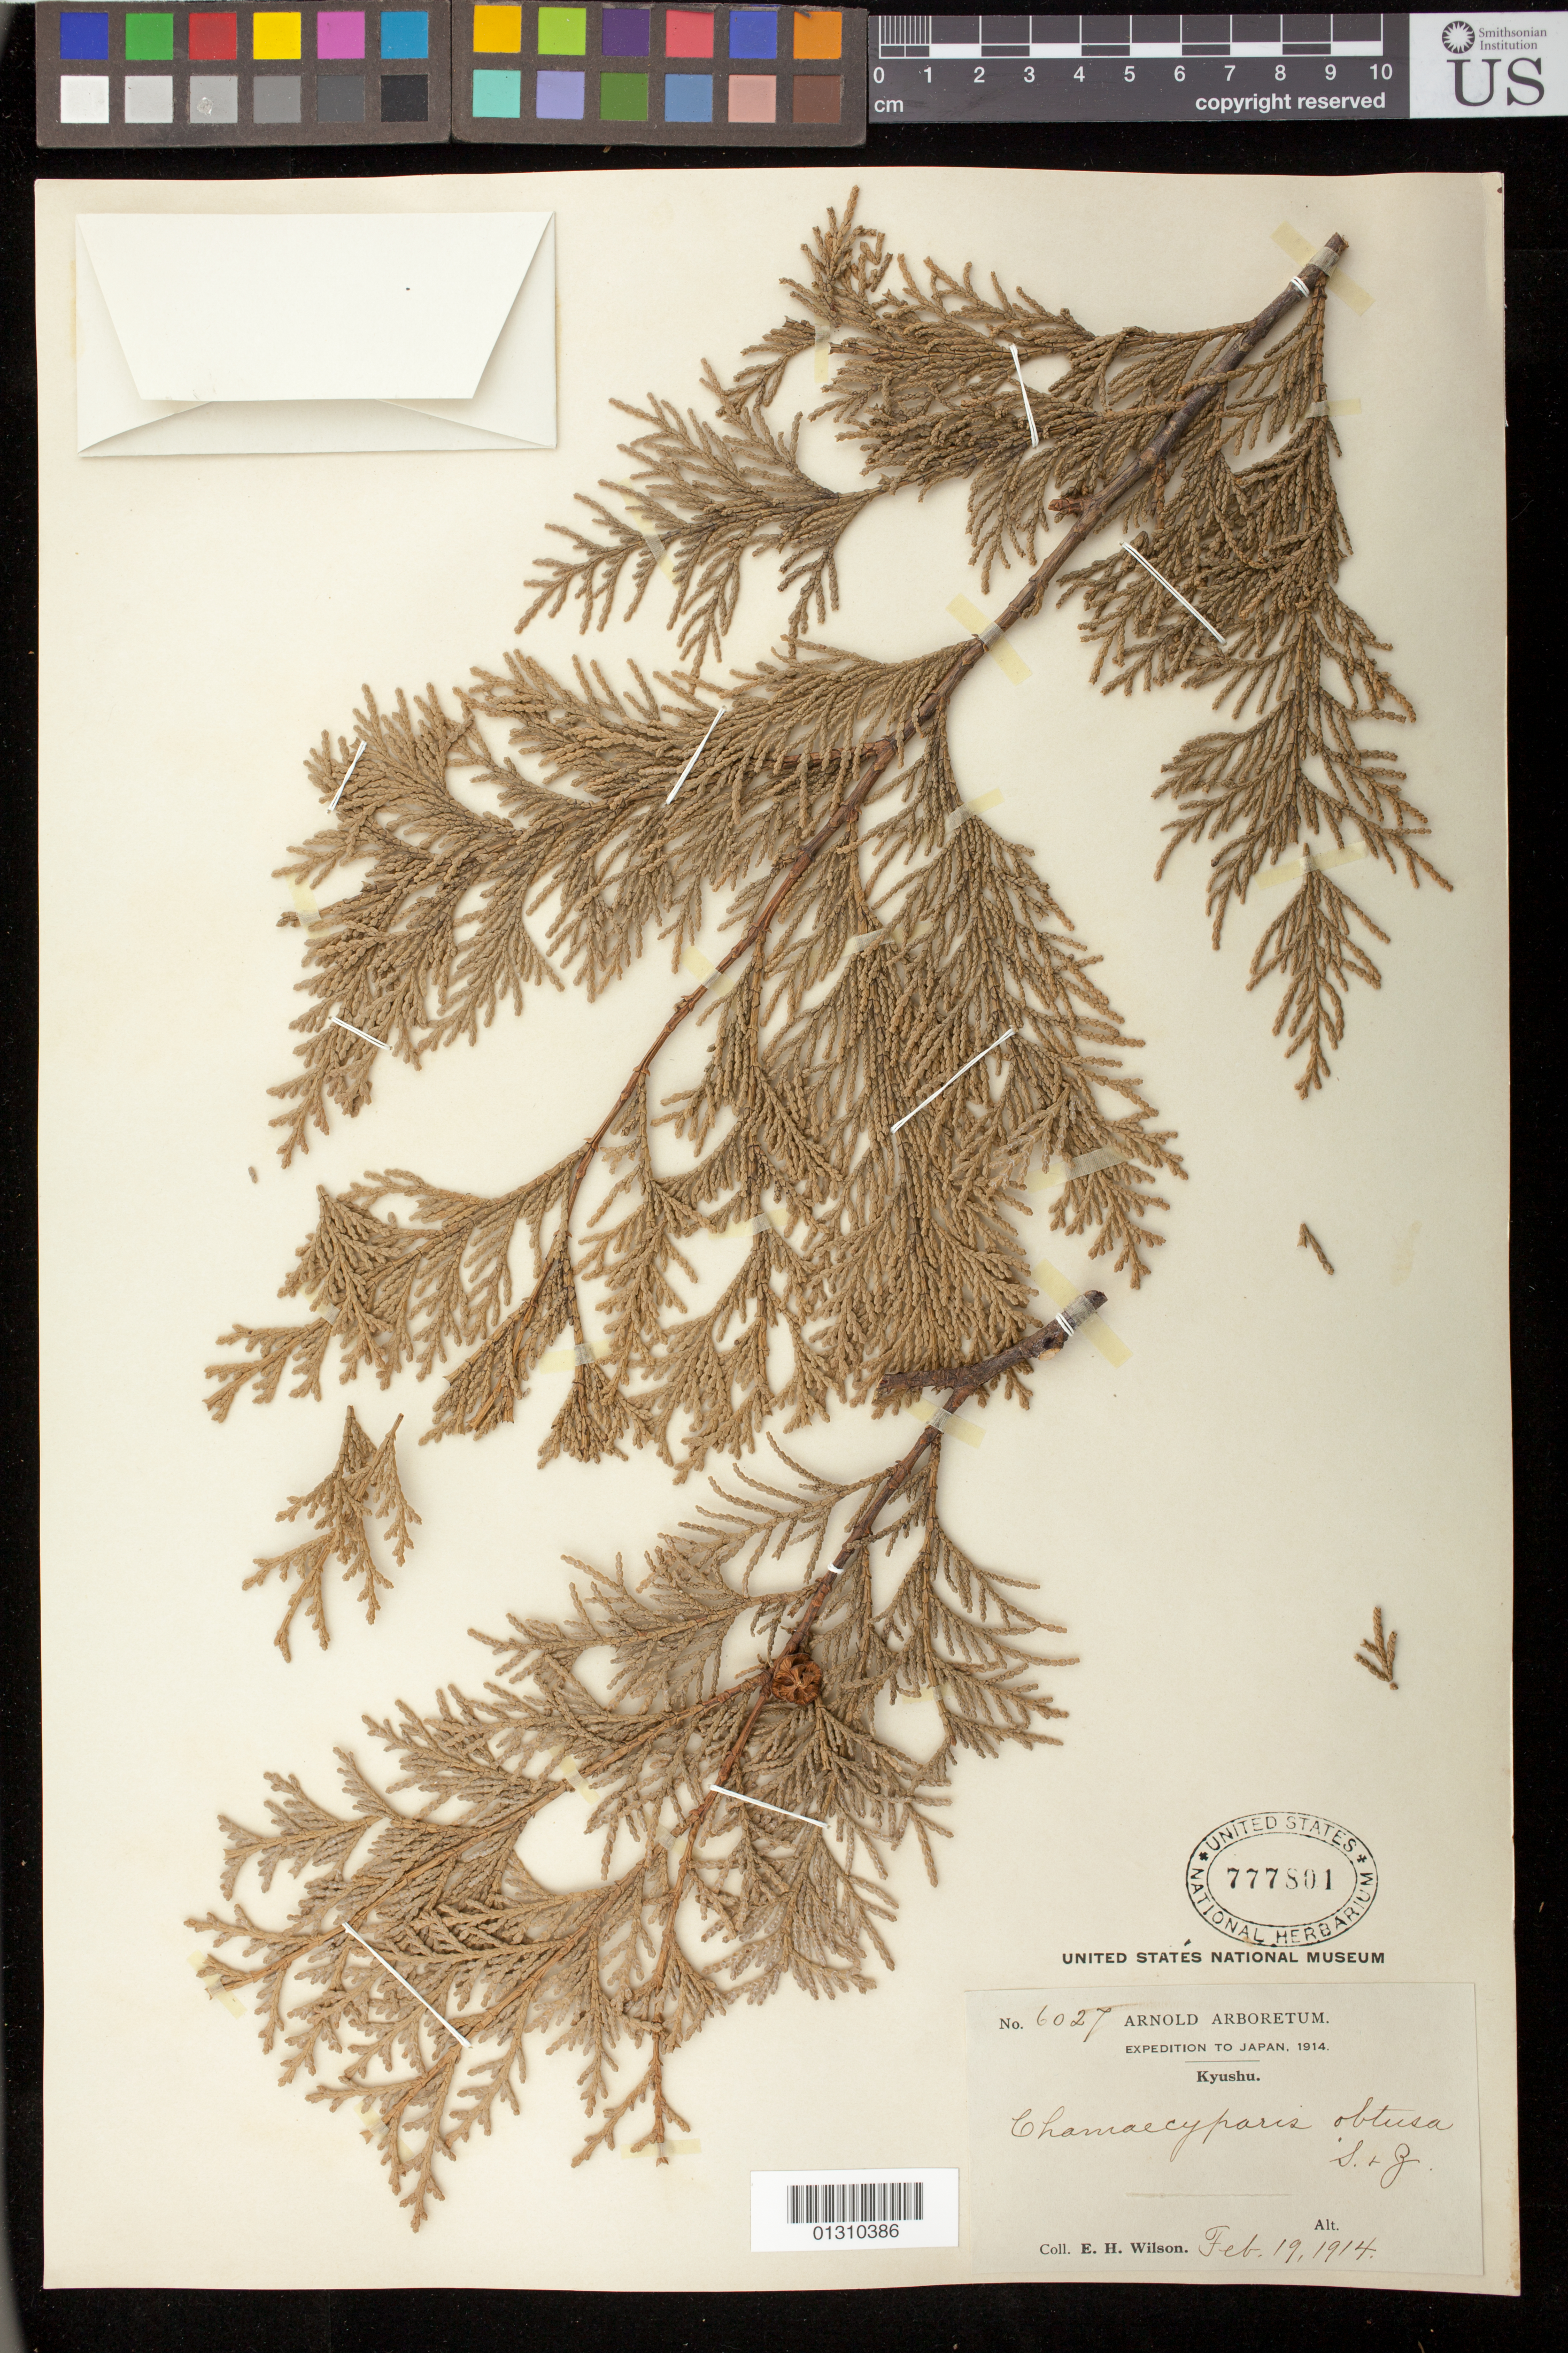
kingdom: Plantae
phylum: Tracheophyta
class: Pinopsida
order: Pinales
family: Cupressaceae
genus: Chamaecyparis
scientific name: Chamaecyparis pisifera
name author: (Siebold & Zucc.) Endl.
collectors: E. Wilson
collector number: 6027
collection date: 1914-02-19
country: Japan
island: Kyushu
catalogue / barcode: US 777801